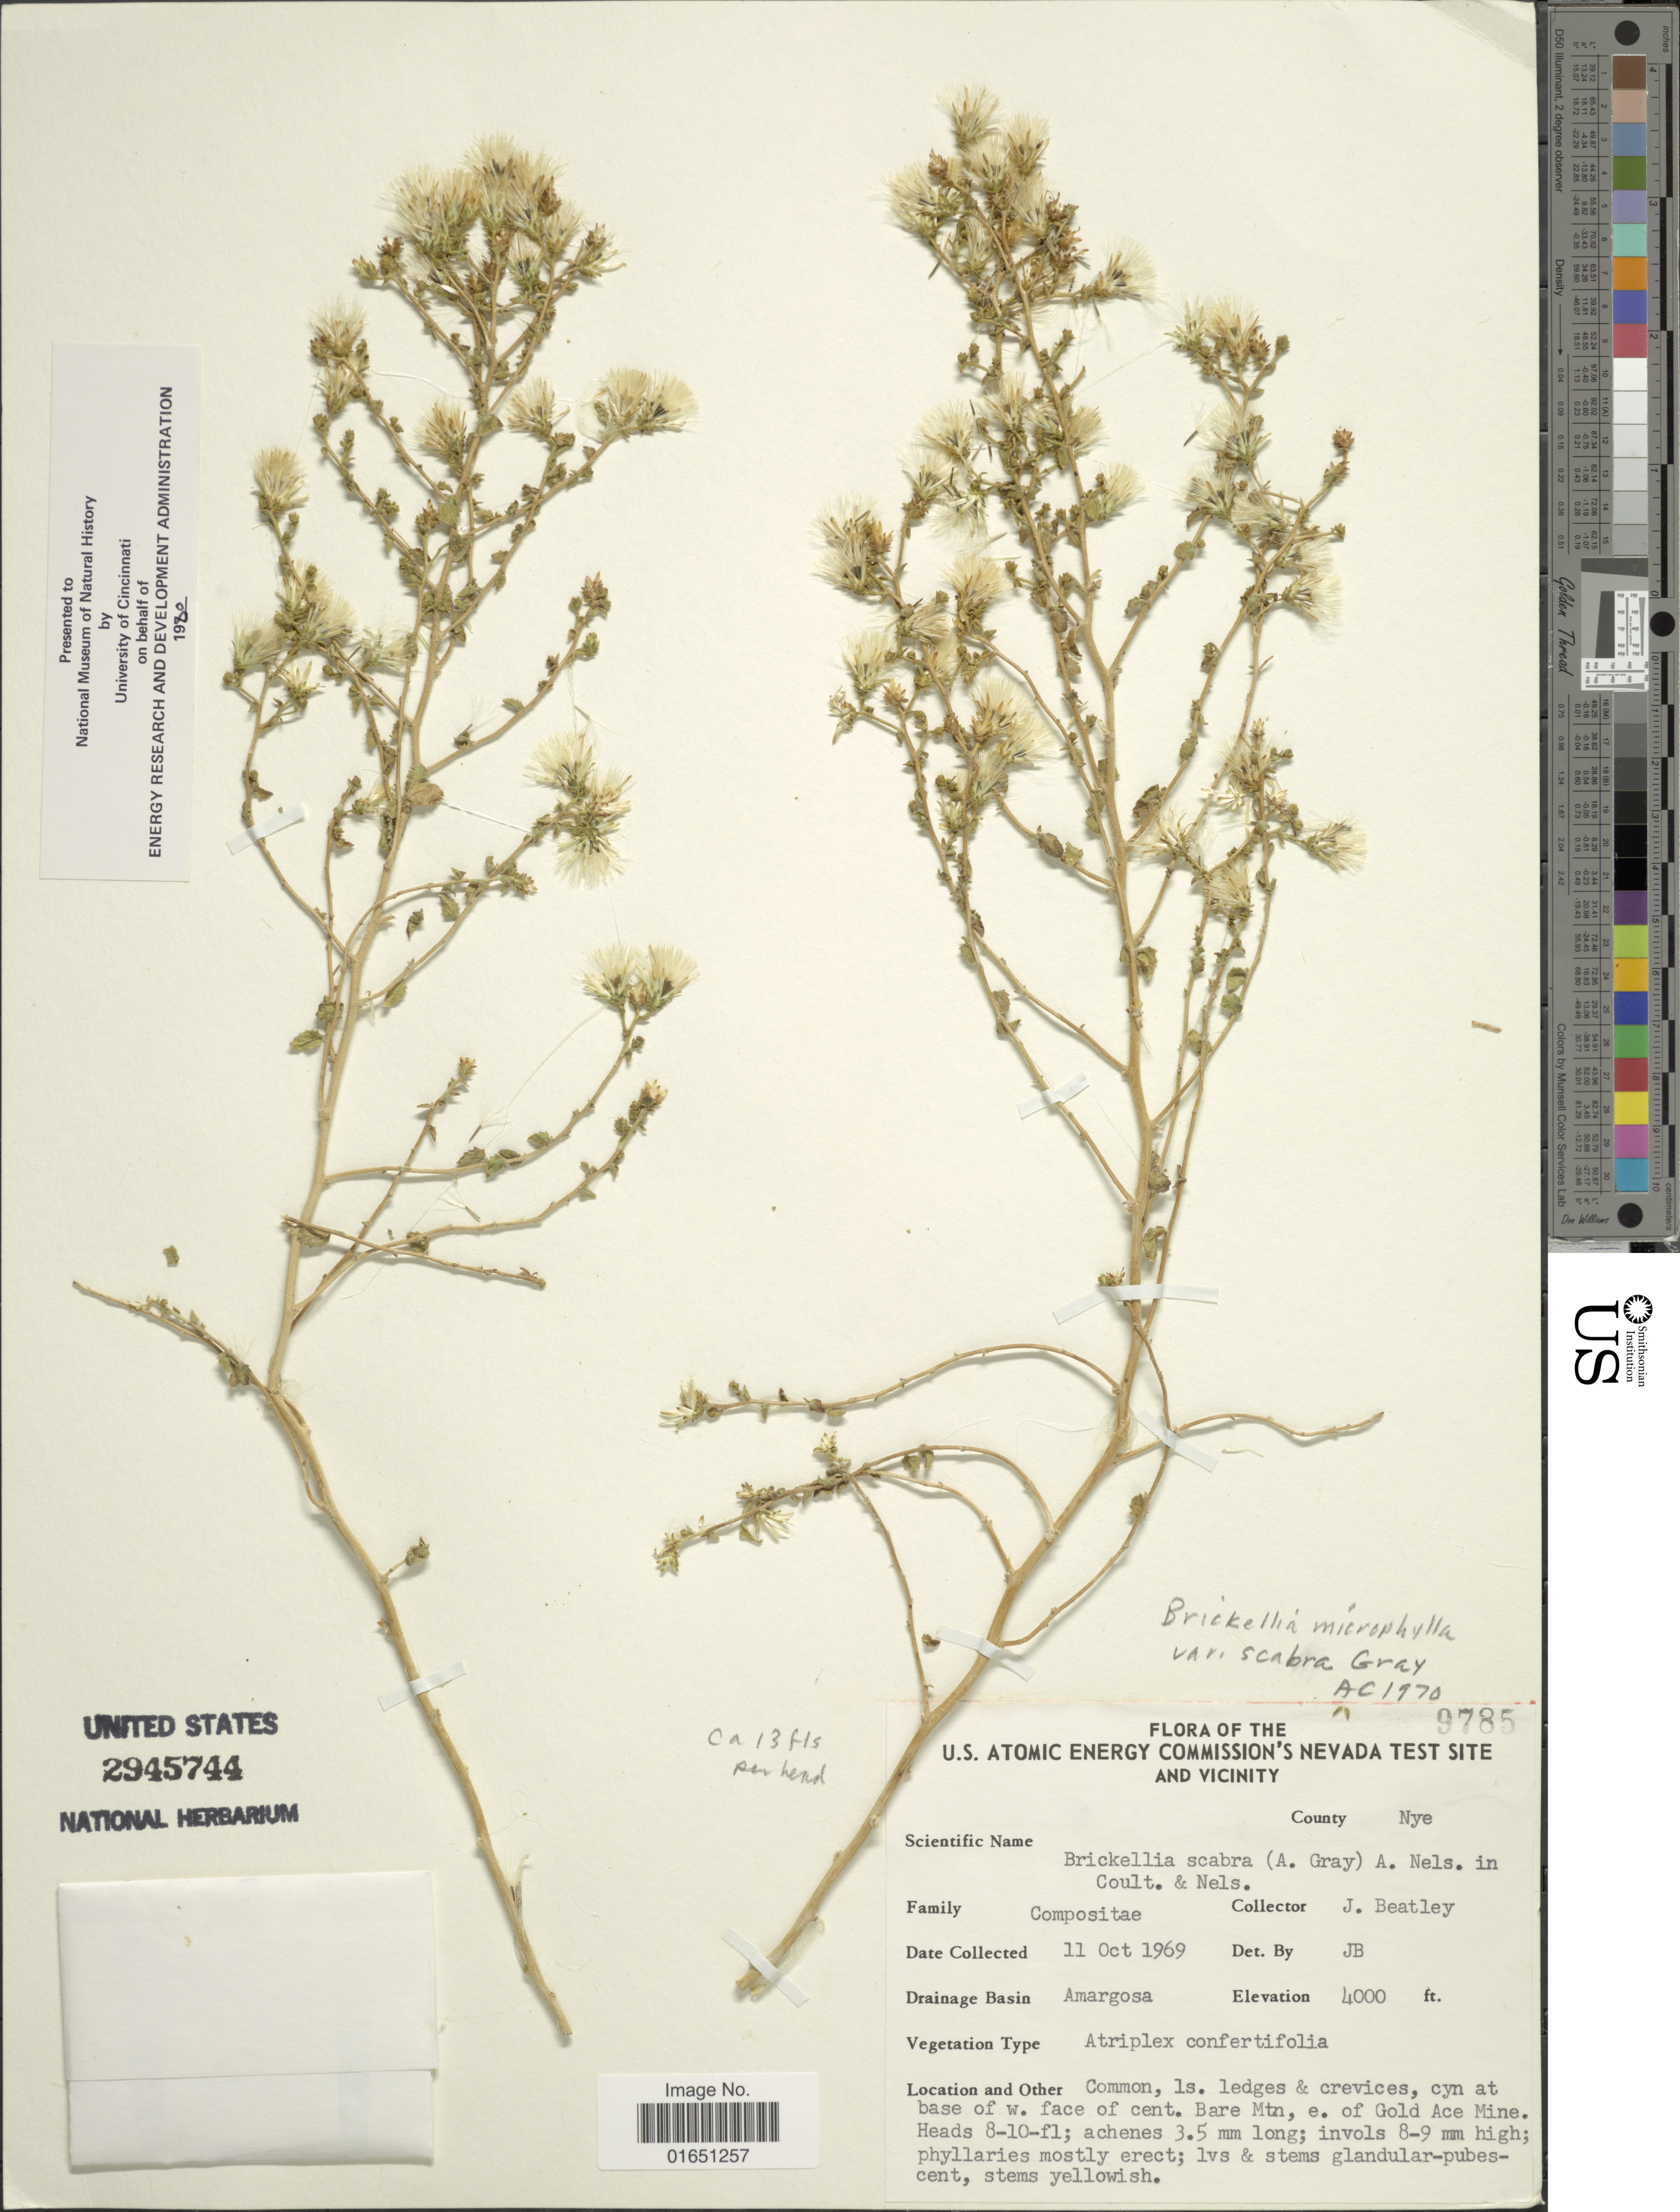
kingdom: Plantae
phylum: Tracheophyta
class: Magnoliopsida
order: Asterales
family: Asteraceae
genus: Brickellia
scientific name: Brickellia microphylla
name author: (Nutt.) A. Gray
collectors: J. C. Beatley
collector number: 9785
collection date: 1969-10-11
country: United States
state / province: Nevada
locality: U. S. Atomic Energy Commission's Nevada Test Site and Vicinity County Nye, Drainage Basin: Amargosa, Common, Is. ledges & crecives, cyn at base of w. w. face of cent. Bare Mtn, e. of Gold Ace Mine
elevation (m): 1219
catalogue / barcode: US 2945744